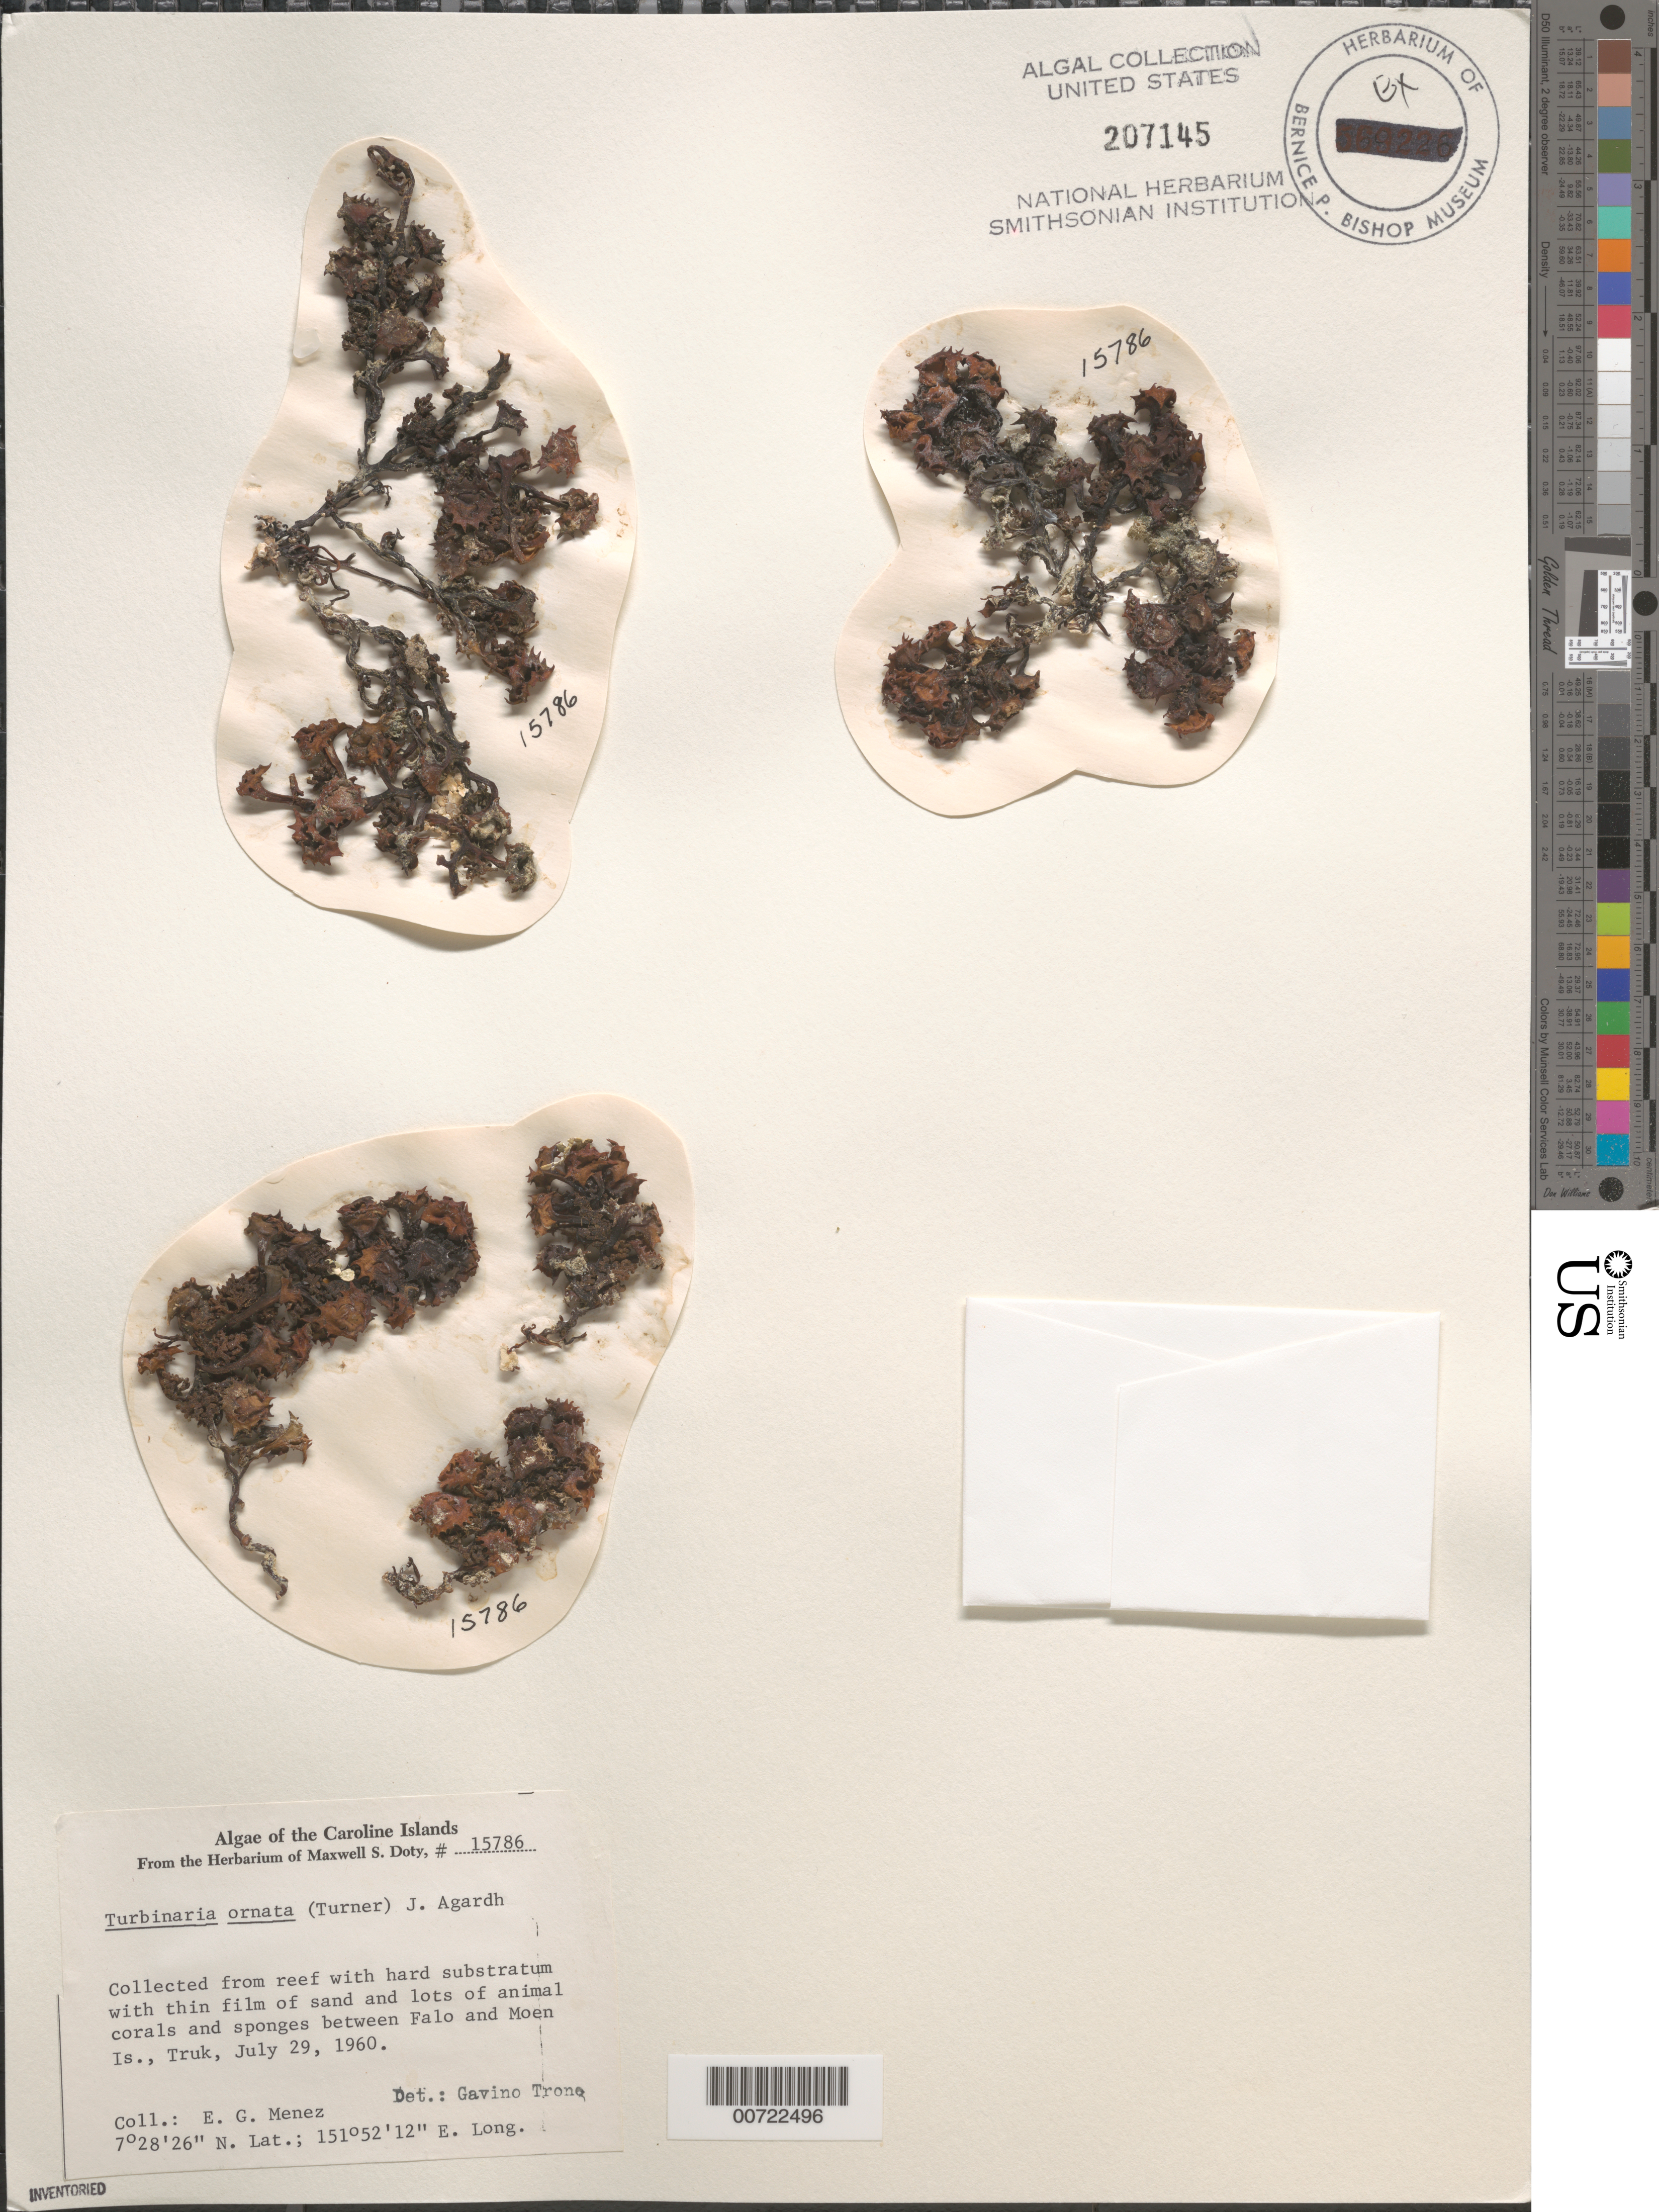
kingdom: Chromista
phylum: Ochrophyta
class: Phaeophyceae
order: Fucales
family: Sargassaceae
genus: Turbinaria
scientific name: Turbinaria ornata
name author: (Turner) J. Agardh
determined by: Trono, Gavino C., Jr.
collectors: Meñez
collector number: MSD 15786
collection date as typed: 29 Jul 1960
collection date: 1960-07-29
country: Micronesia, Federated States of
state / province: Truk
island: Truk (Chuuk) Is.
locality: Reef between Falo Islet and Moen Islet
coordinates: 7 28' 26" N, 151 52' 12" E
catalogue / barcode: US 207145